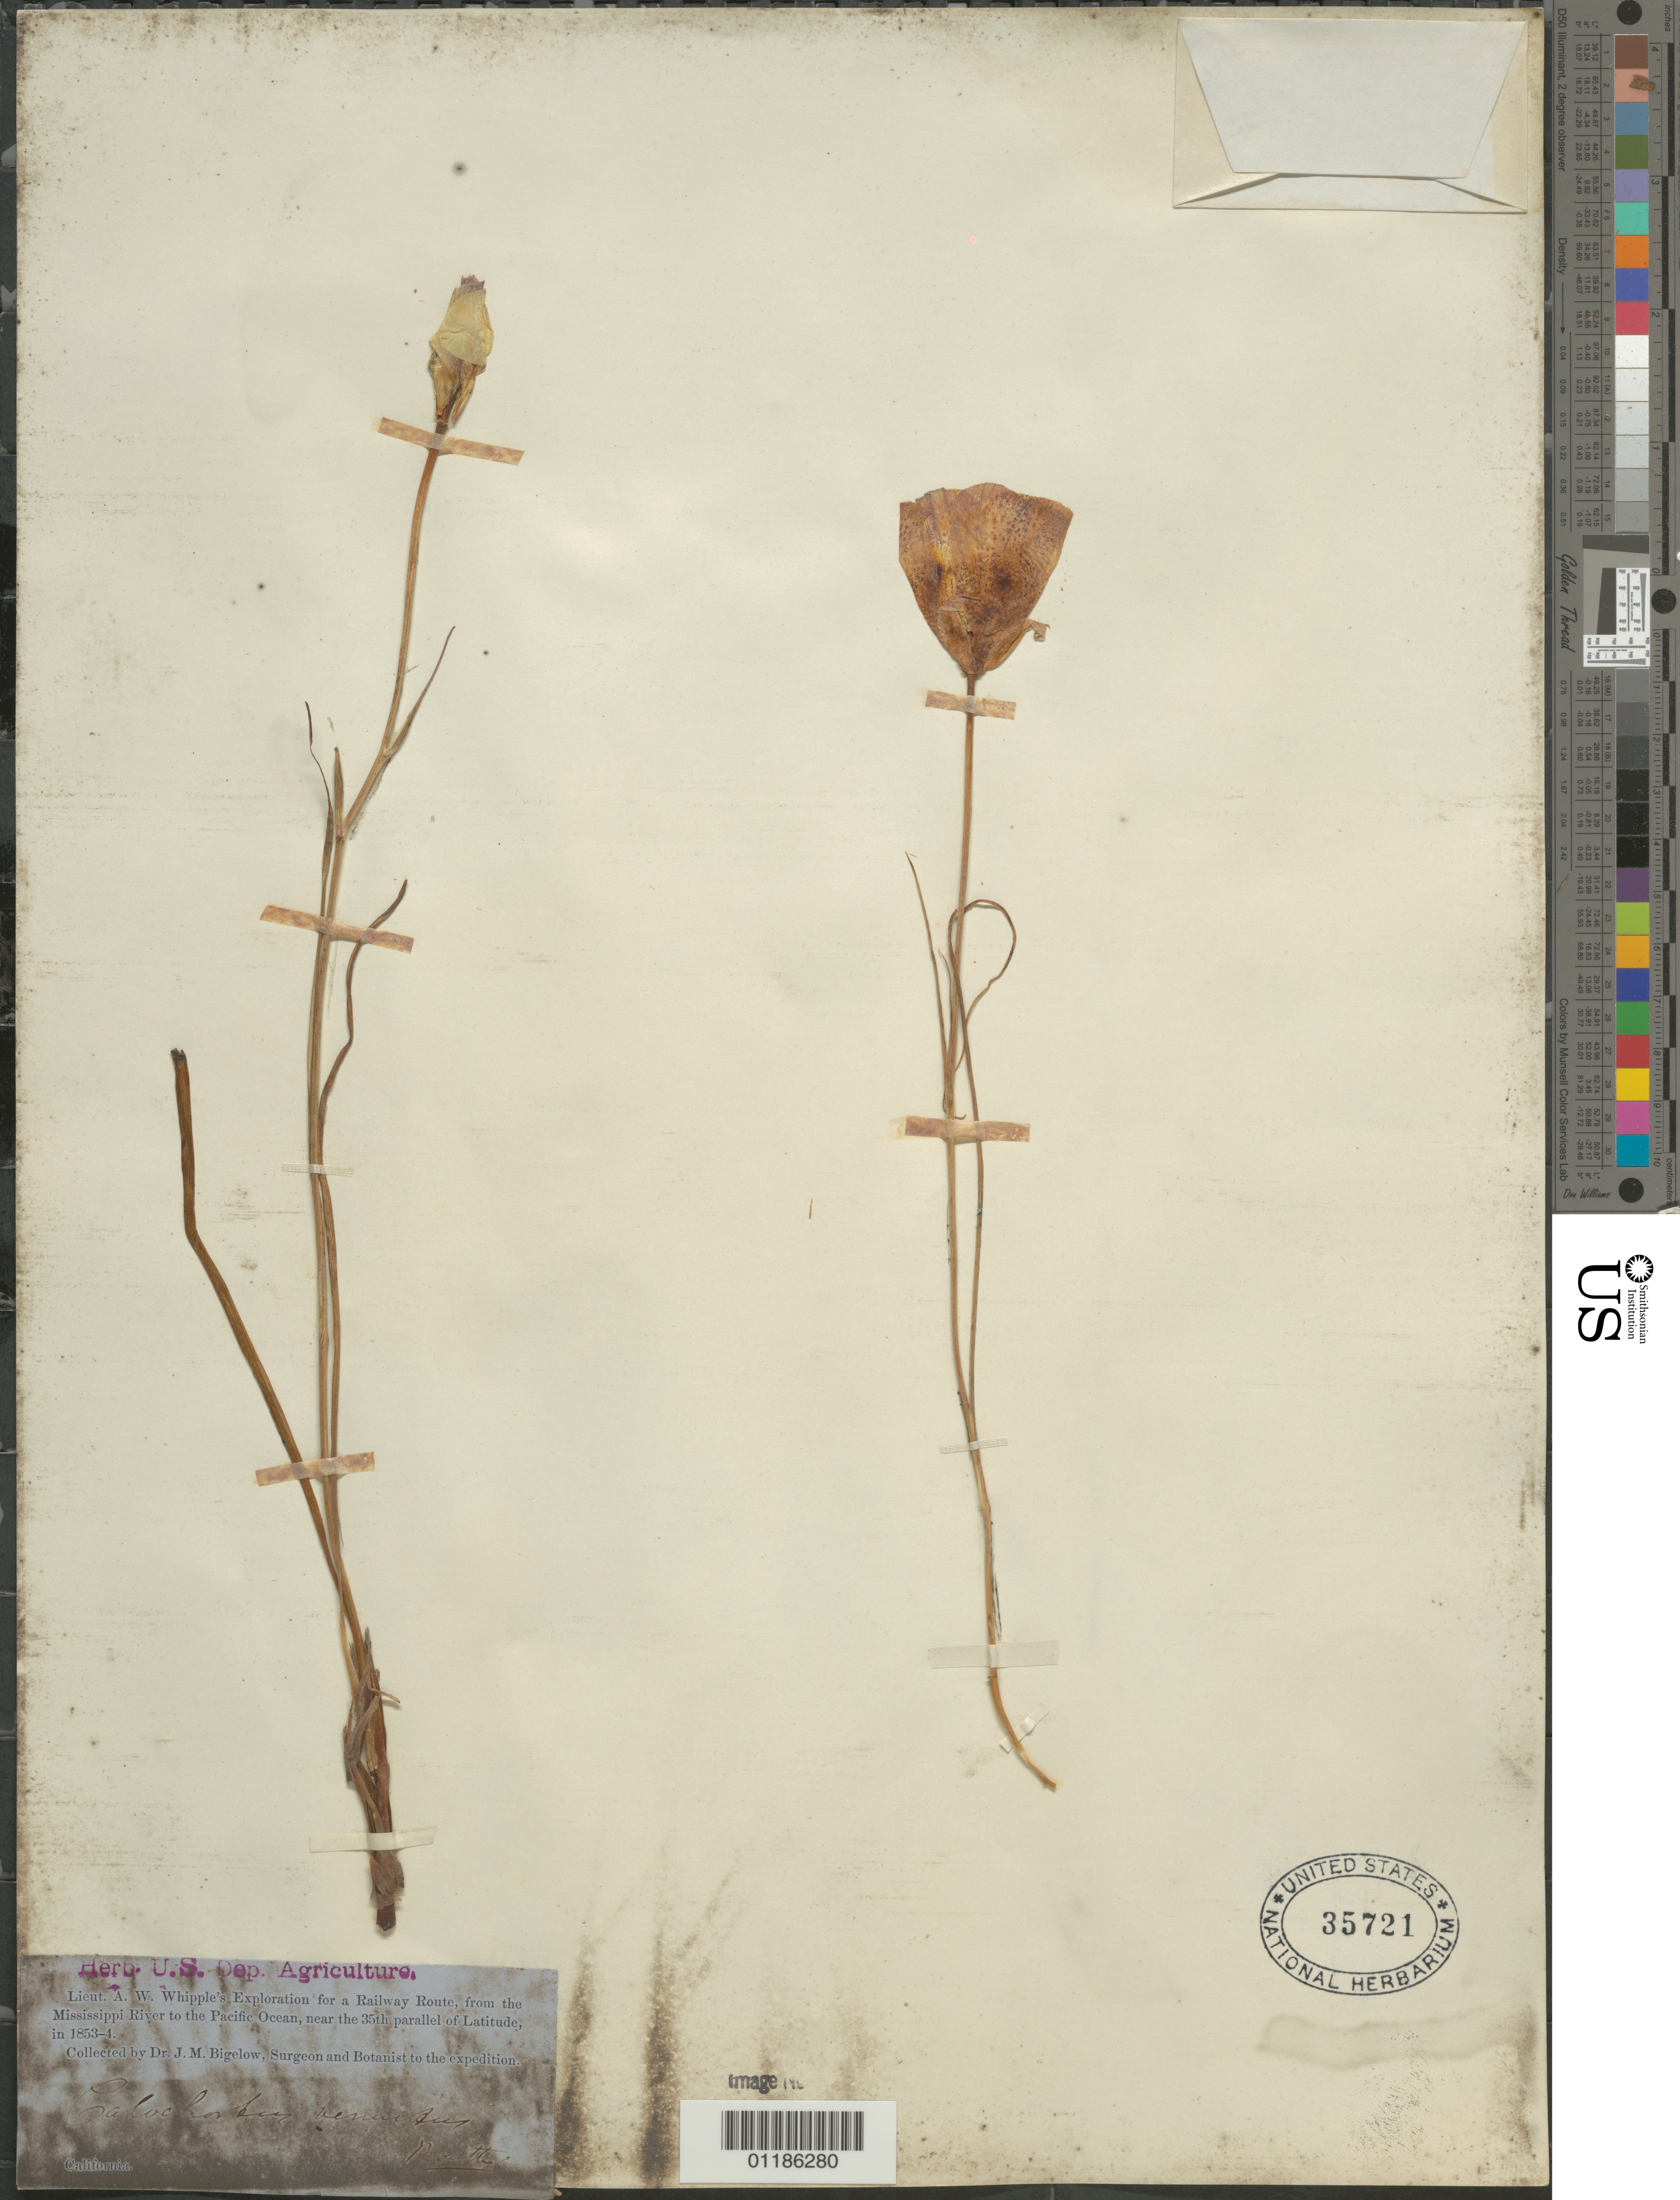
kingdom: Plantae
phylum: Tracheophyta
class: Liliopsida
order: Liliales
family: Liliaceae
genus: Calochortus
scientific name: Calochortus venustus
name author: Douglas ex Benth.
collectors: J. M. Bigelow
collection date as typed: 1853 to -- --- 1854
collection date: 1853/1854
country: United States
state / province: California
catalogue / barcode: US 35721